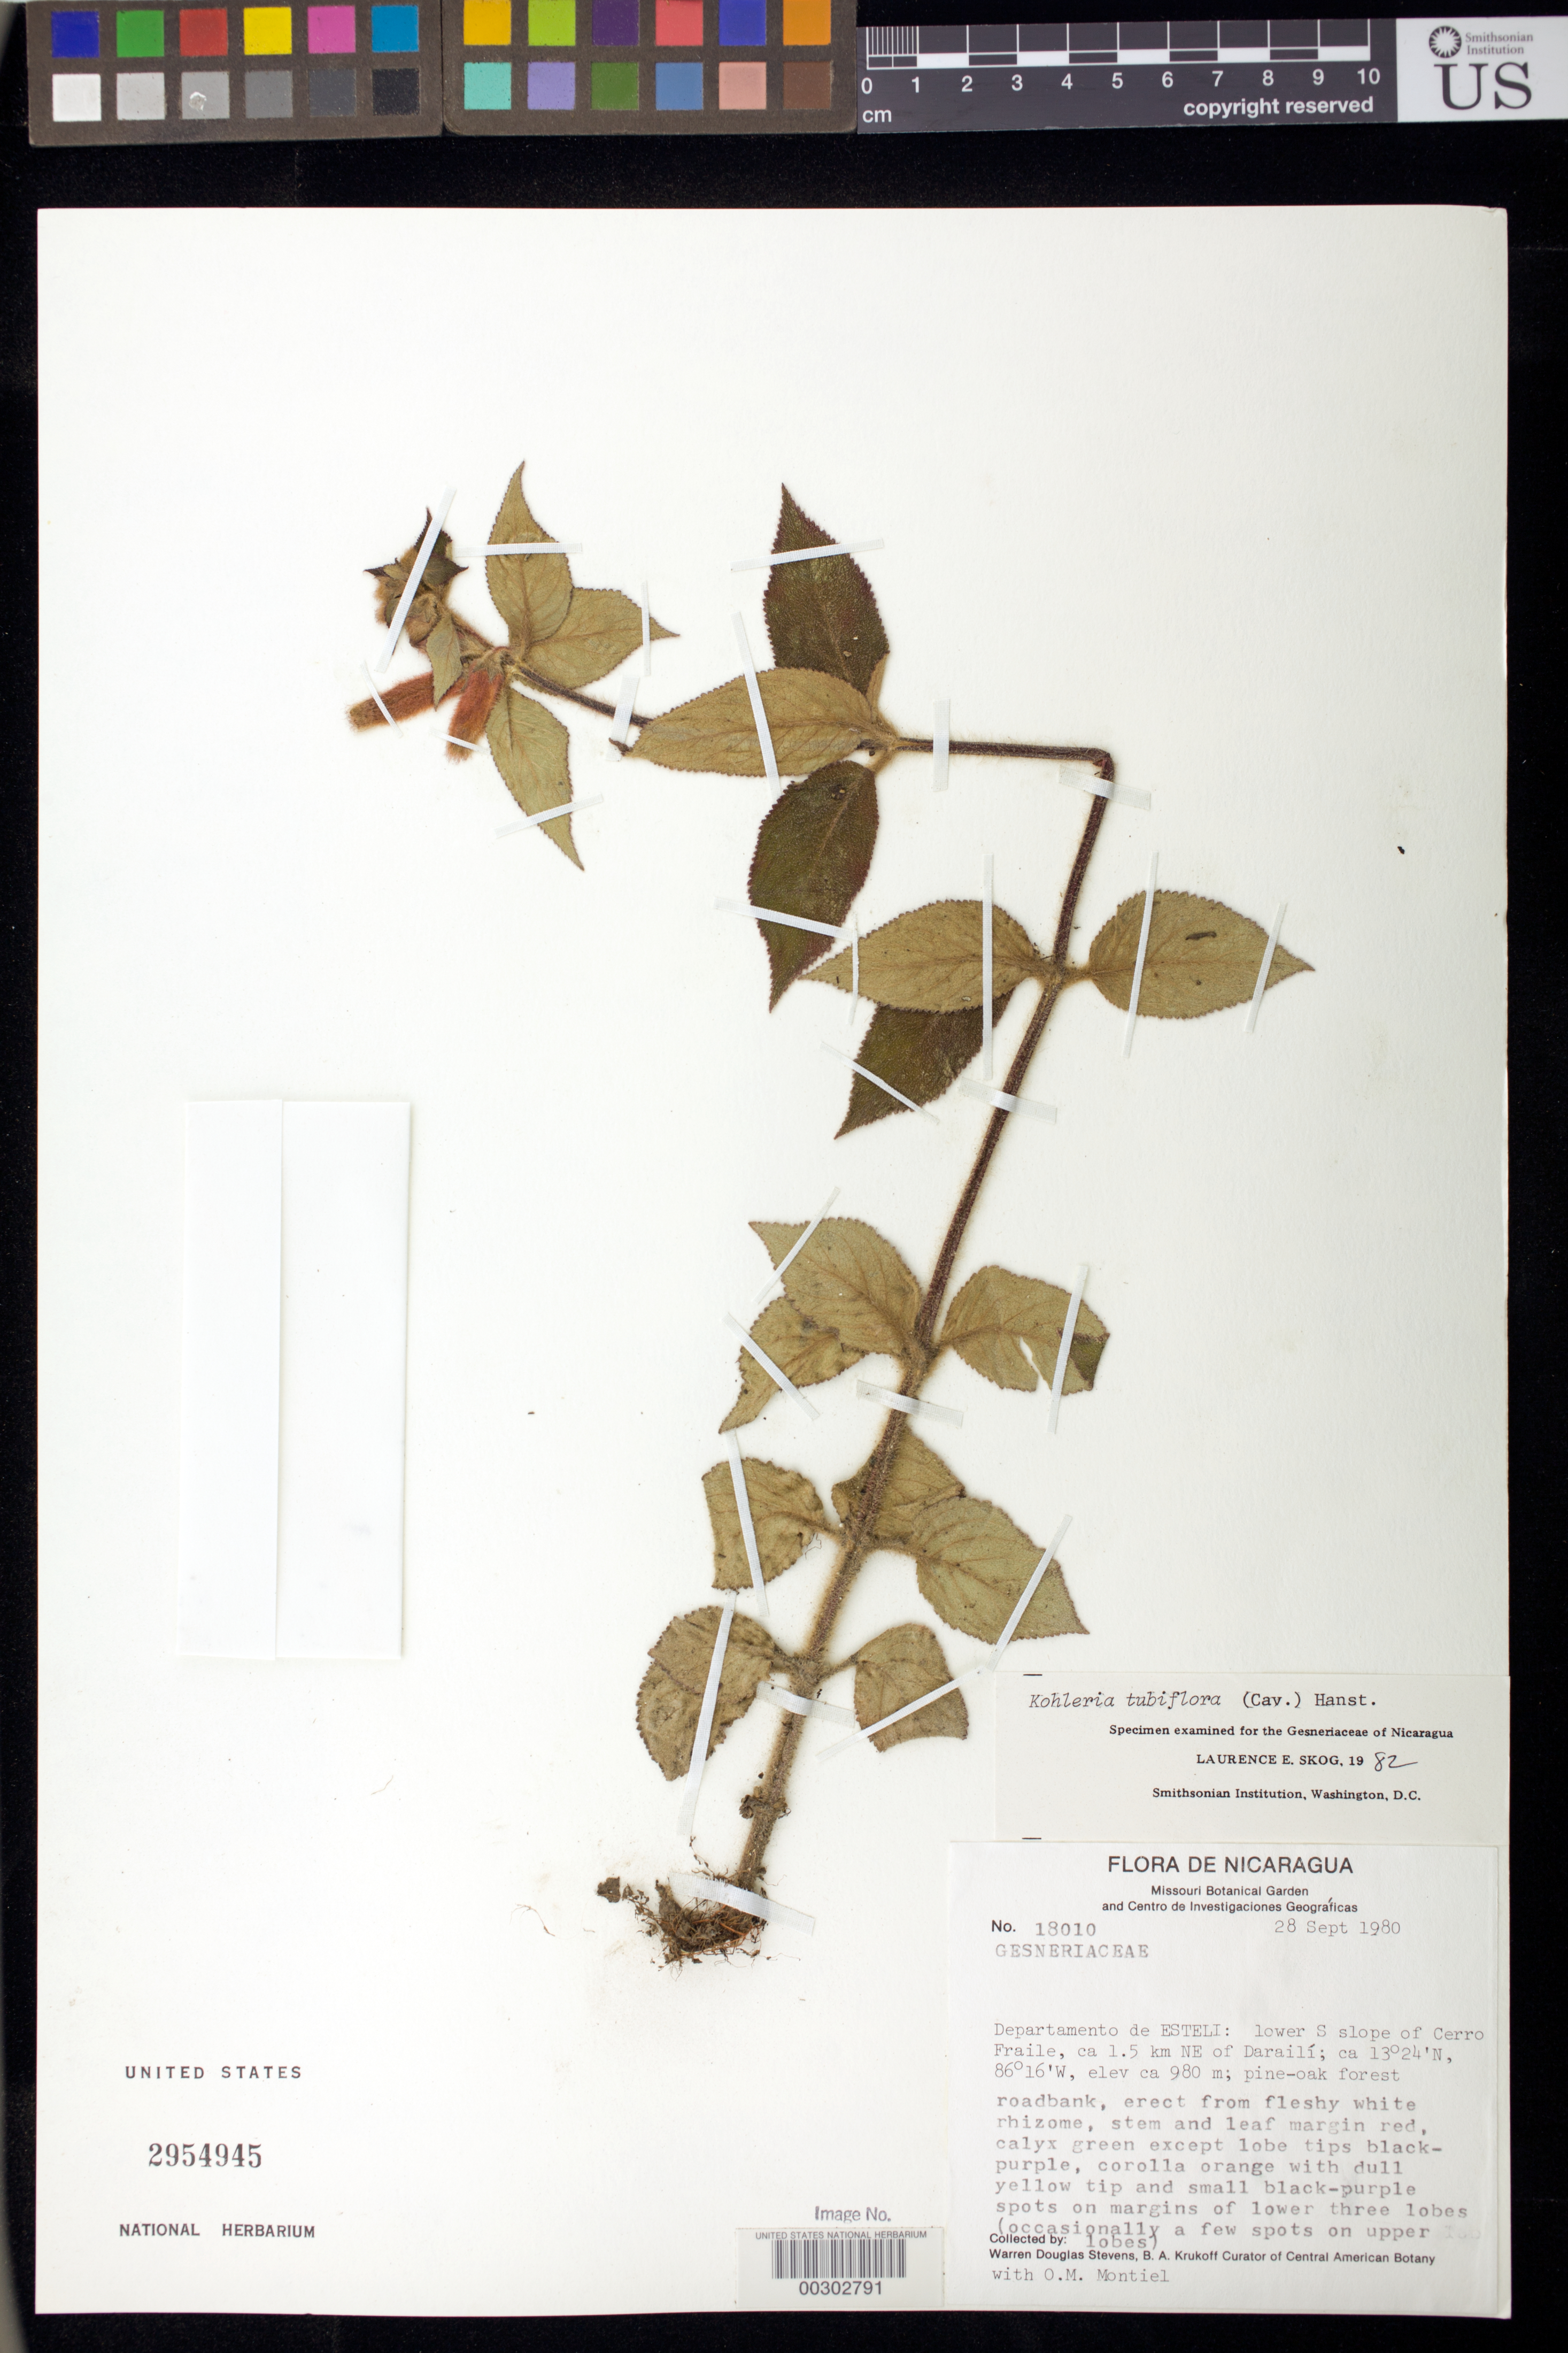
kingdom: Plantae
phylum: Tracheophyta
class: Magnoliopsida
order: Lamiales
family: Gesneriaceae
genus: Kohleria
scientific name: Kohleria tubiflora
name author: (Cav.) Hanst.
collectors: W. D. Stevens & O. Montiel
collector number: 18010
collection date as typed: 28 Sep 1980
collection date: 1980-09-28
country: Nicaragua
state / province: Esteli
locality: Lower S slope of Cerro Fraile, ca 1.5 km NE of Daraili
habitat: Pine-oak forest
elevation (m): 980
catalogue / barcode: US 2954945